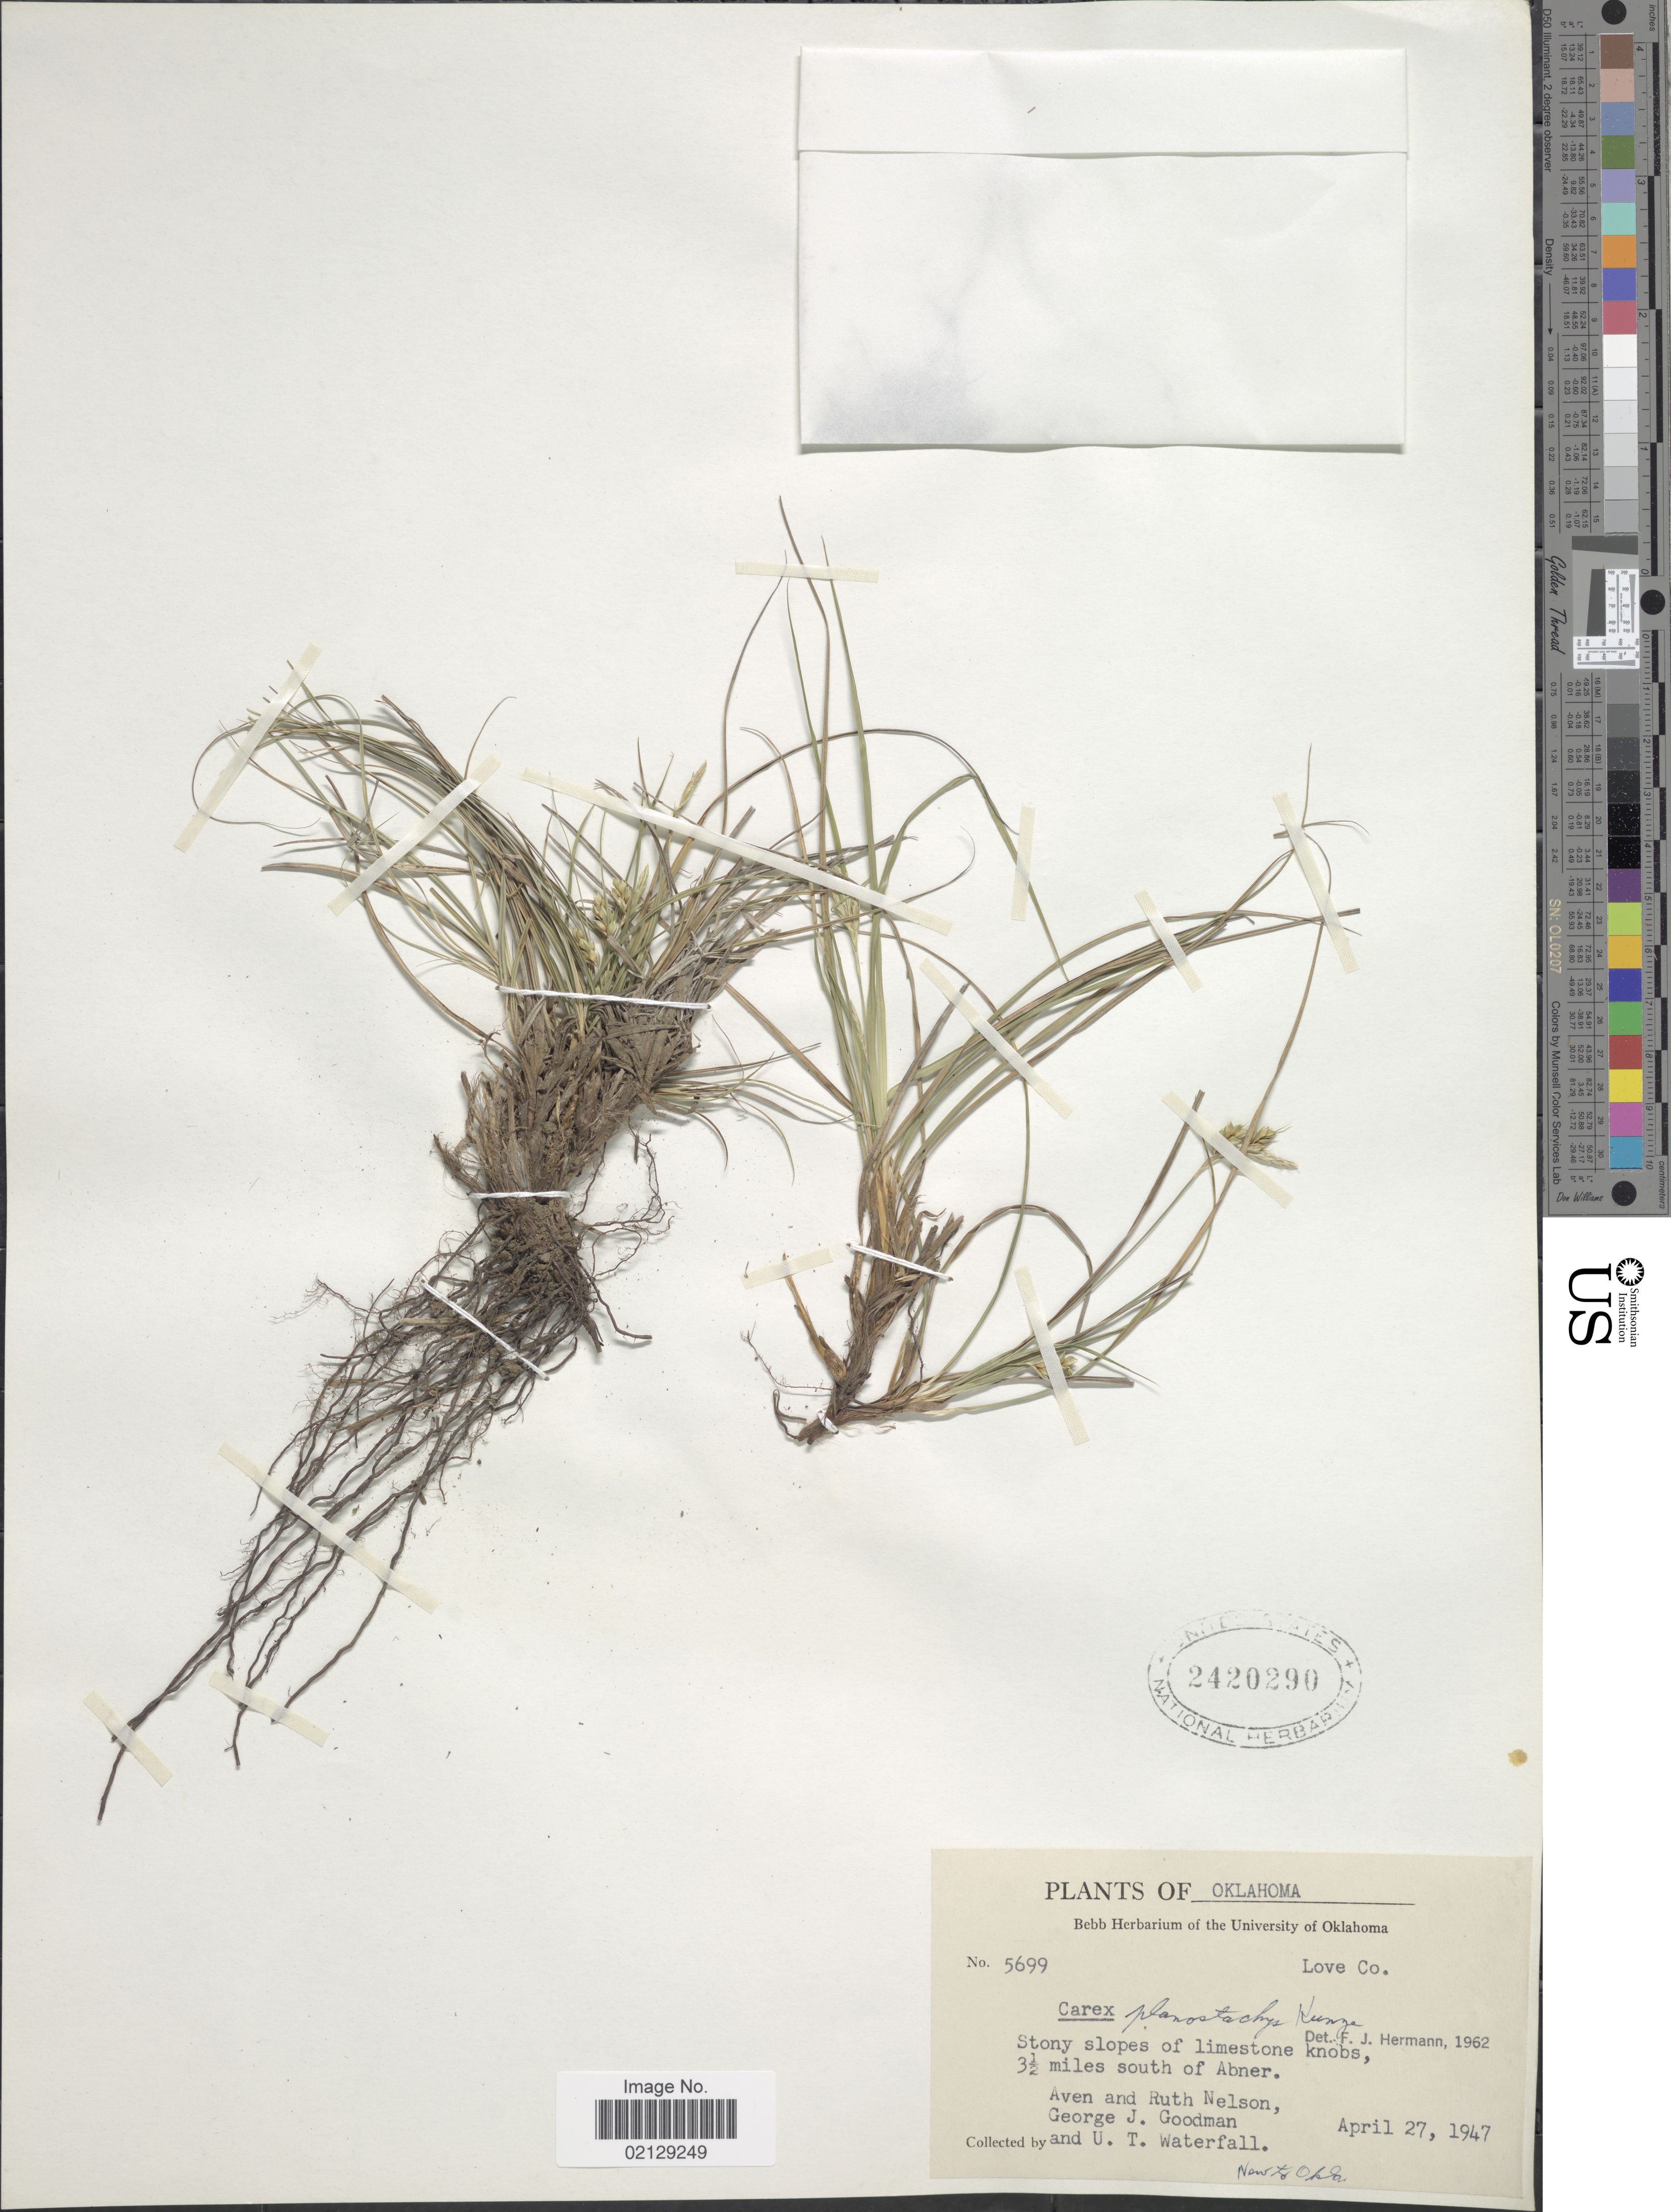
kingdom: Plantae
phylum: Tracheophyta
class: Liliopsida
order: Poales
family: Cyperaceae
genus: Carex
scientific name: Carex planostachys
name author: Kunze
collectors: A. Nelson, R. A. Nelson, G. J. Goodman & U. T. Waterfall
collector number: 5699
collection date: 1947-04-27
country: United States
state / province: Oklahoma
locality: Love Co., Stony slopes of limestone knobs, 3½ miles south of Abner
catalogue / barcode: US 2420290